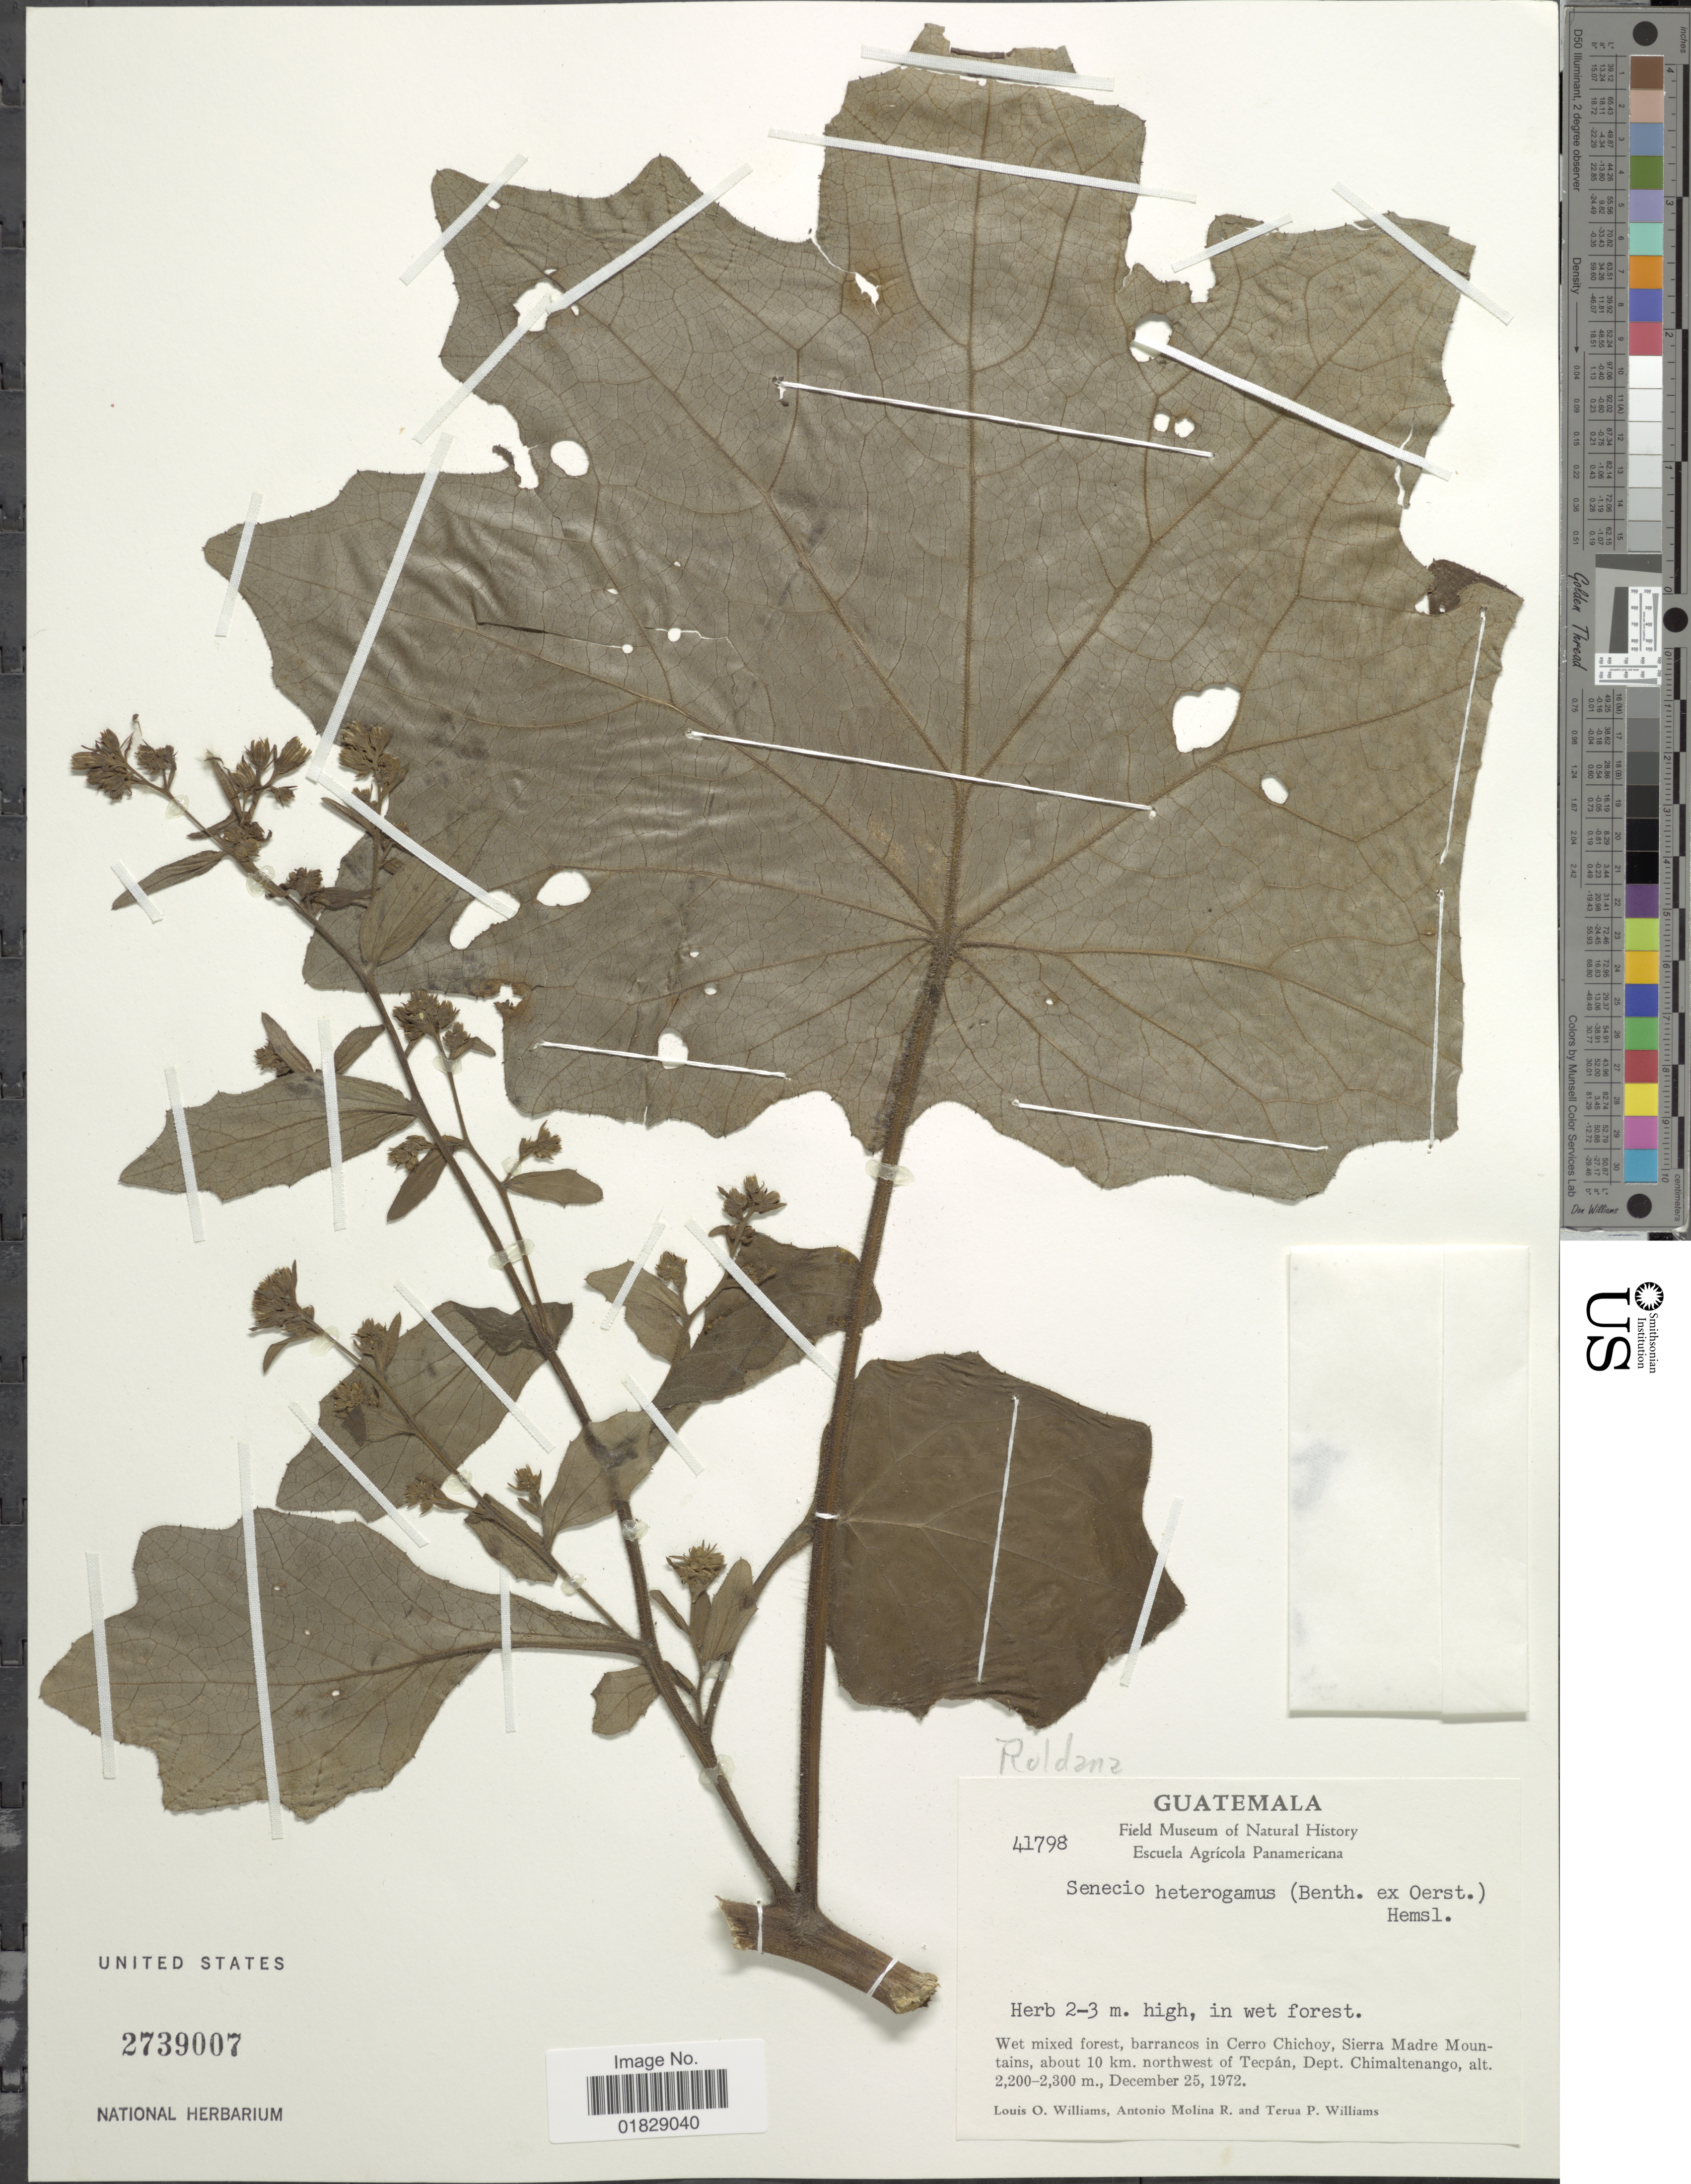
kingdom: Plantae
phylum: Tracheophyta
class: Magnoliopsida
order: Asterales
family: Asteraceae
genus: Roldana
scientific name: Roldana heterogama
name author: (Benth.) H. Rob. & Brettell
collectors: L. O. Williams, A. Molina R. & T. P. Williams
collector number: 41798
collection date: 1972-12-25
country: Guatemala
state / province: Chimaltenango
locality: Wet mixed forest, barrancos in Cerro Chichoy, Sierra Madre Mountains, about 10 km. northwest of Tecpán, Dept. Chimaltenango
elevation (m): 2200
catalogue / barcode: US 2739007